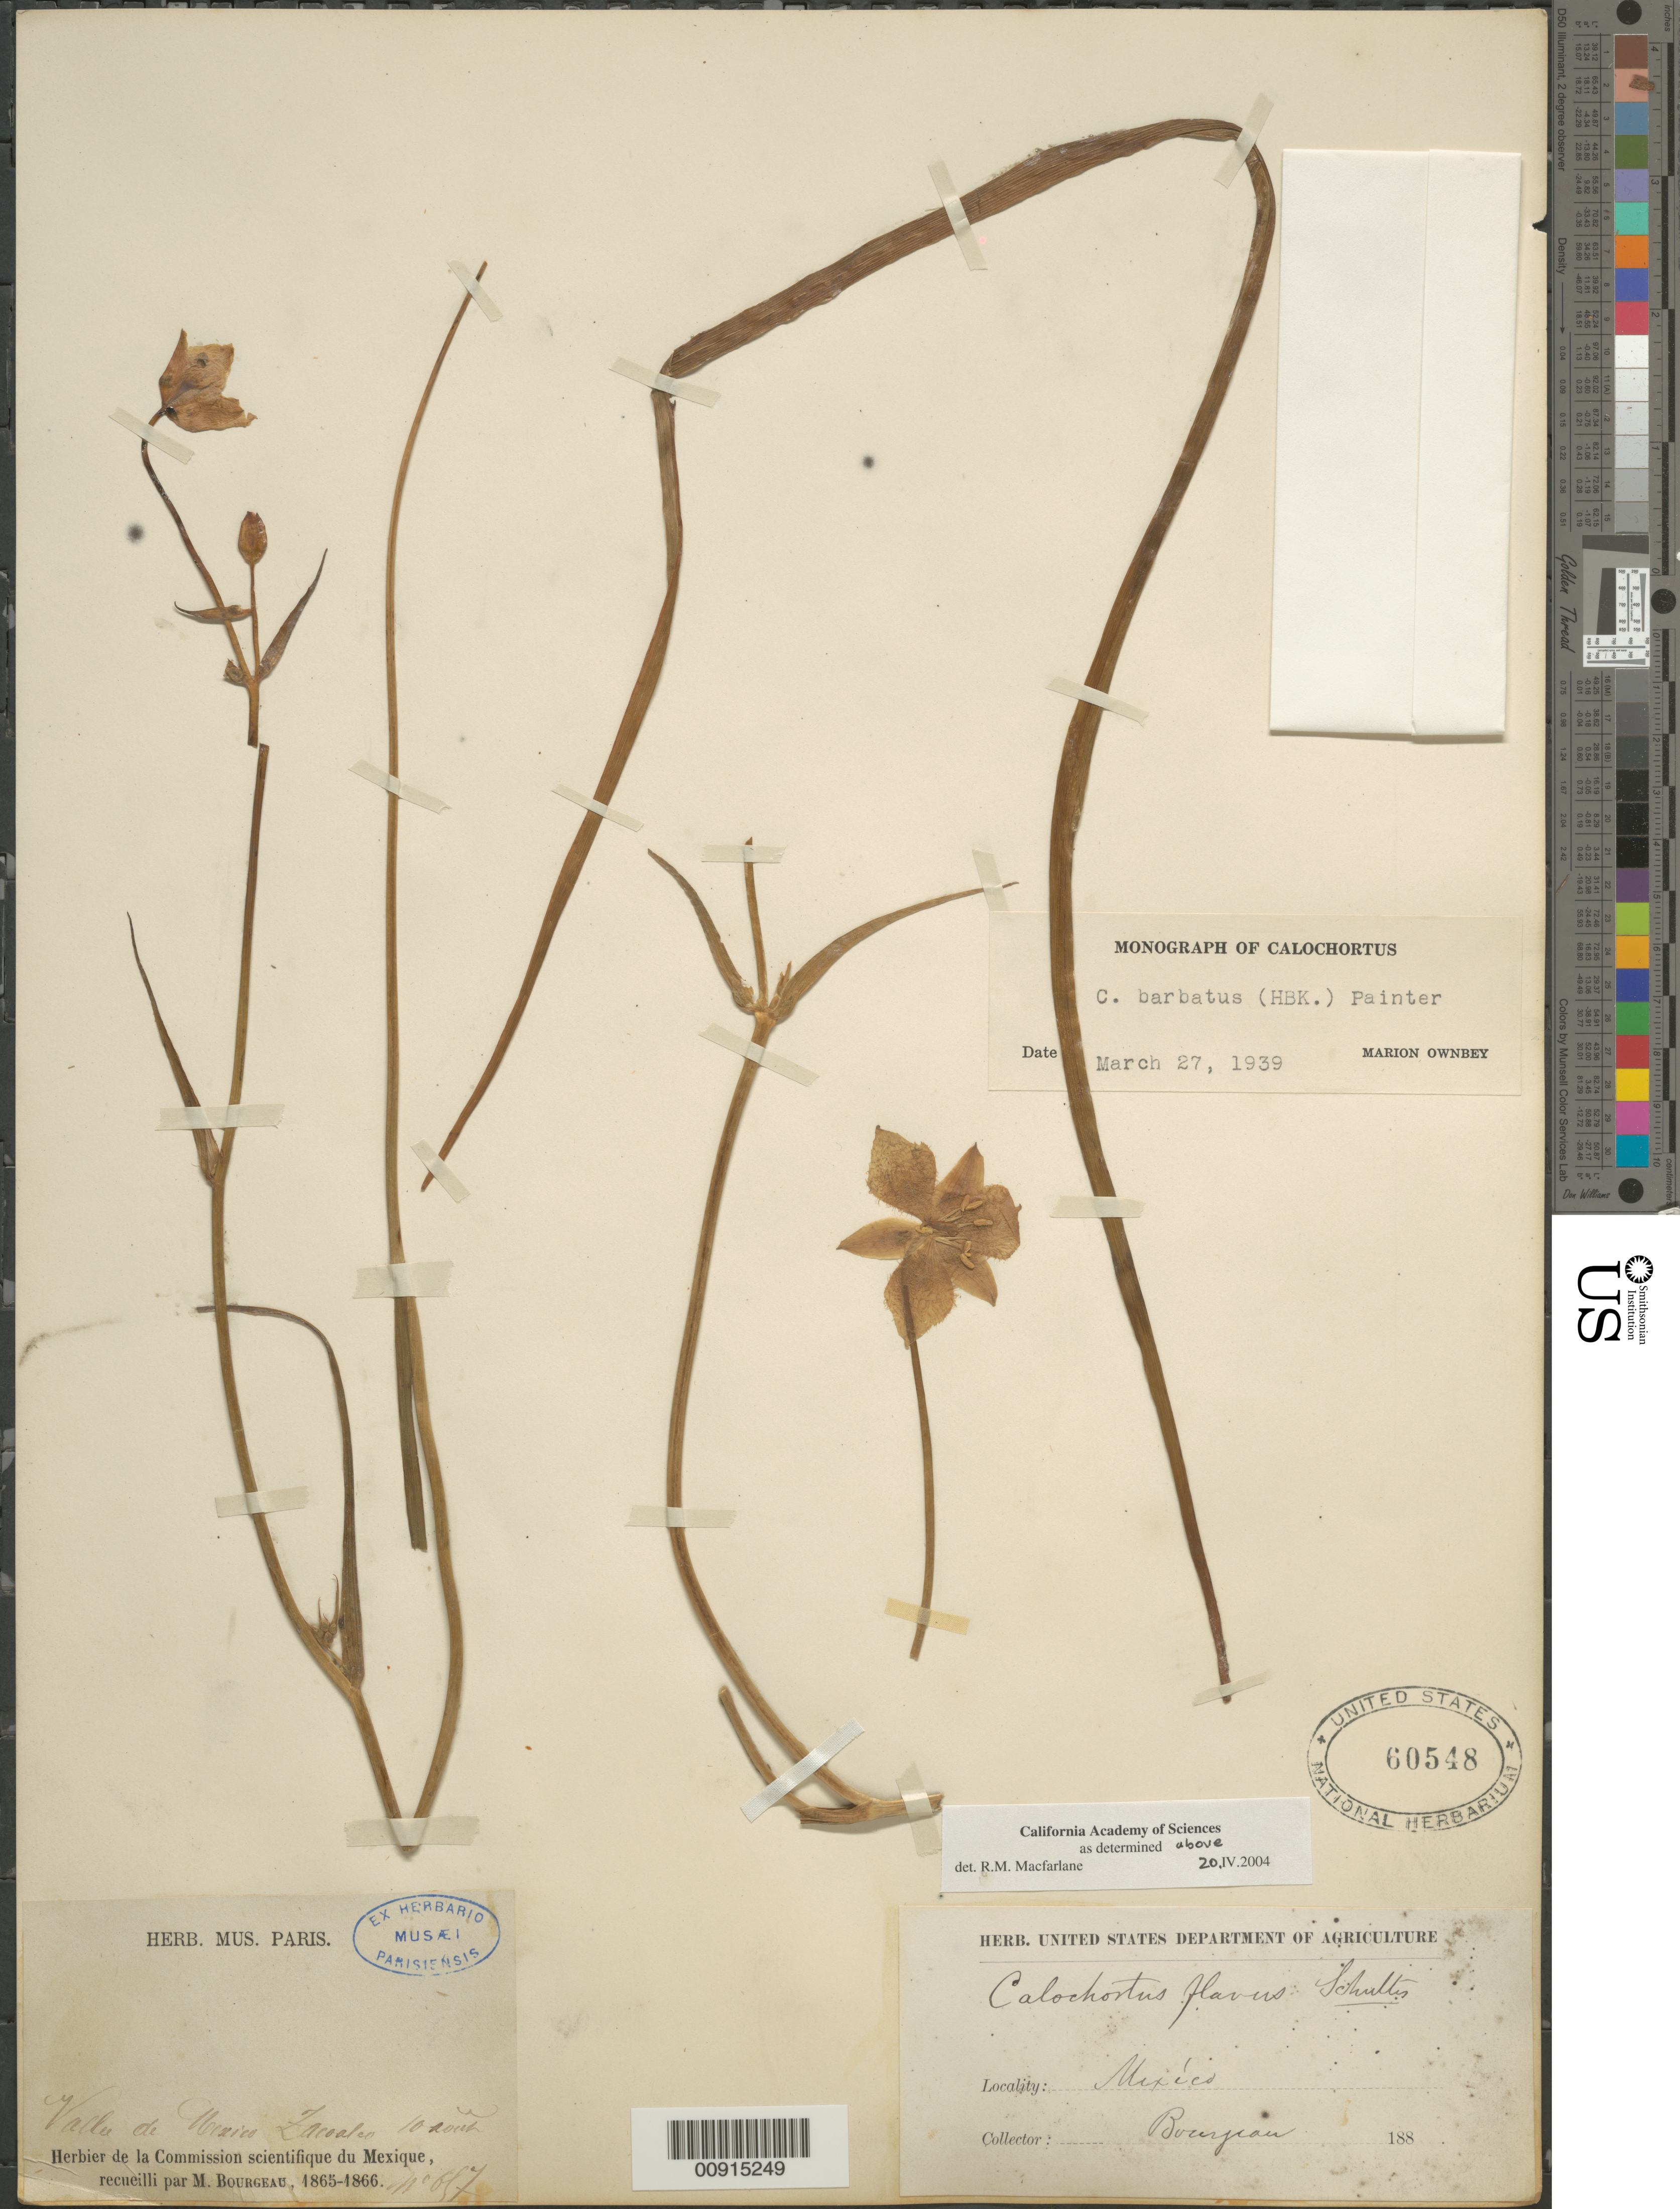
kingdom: Plantae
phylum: Tracheophyta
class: Liliopsida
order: Liliales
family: Liliaceae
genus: Calochortus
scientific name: Calochortus barbatus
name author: (Kunth) J.H. Painter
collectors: E. Bourgeau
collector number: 657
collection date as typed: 10 Aug 1865 or 10 Aug 1866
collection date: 1865-08-10 or 1866-08-10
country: Mexico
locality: Valle de Mexico, Zacoalco.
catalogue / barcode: US 60548